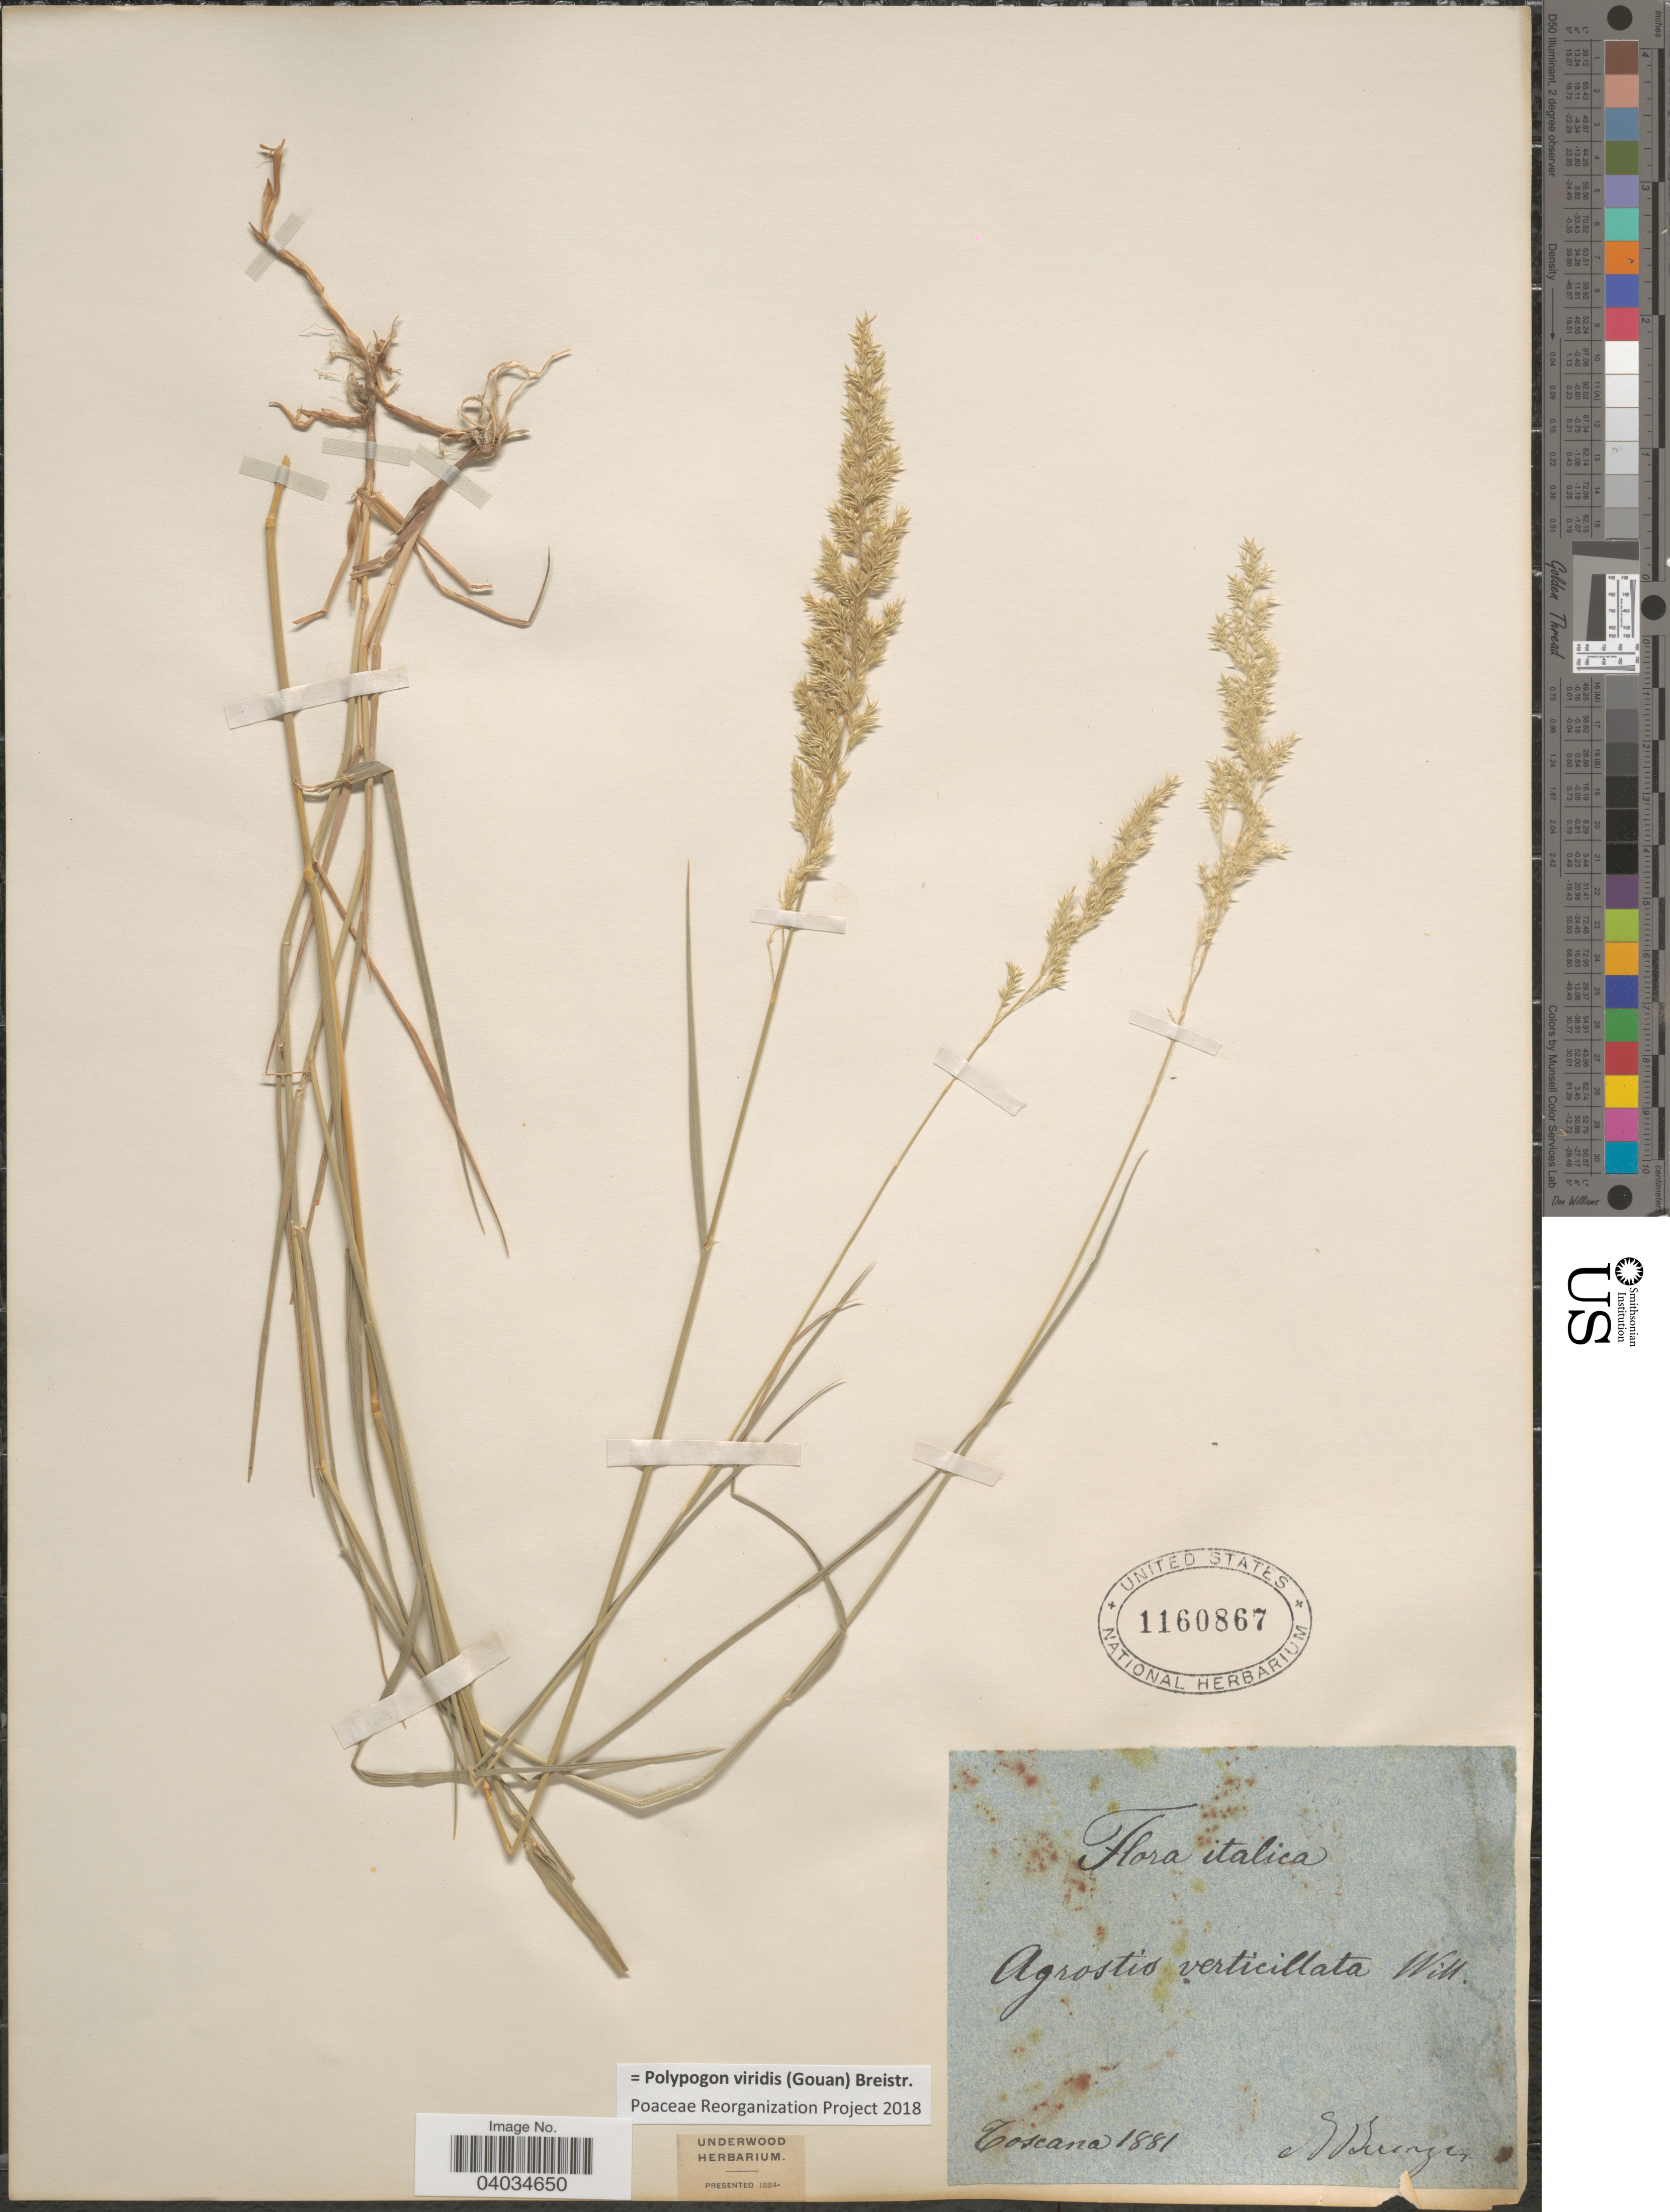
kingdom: Plantae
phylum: Tracheophyta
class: Liliopsida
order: Poales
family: Poaceae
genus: Polypogon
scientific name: Polypogon viridis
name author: (Gouan) Breistroffer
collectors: G. Burger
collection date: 1881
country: Italy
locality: Italica. Toscana.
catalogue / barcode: US 1160867